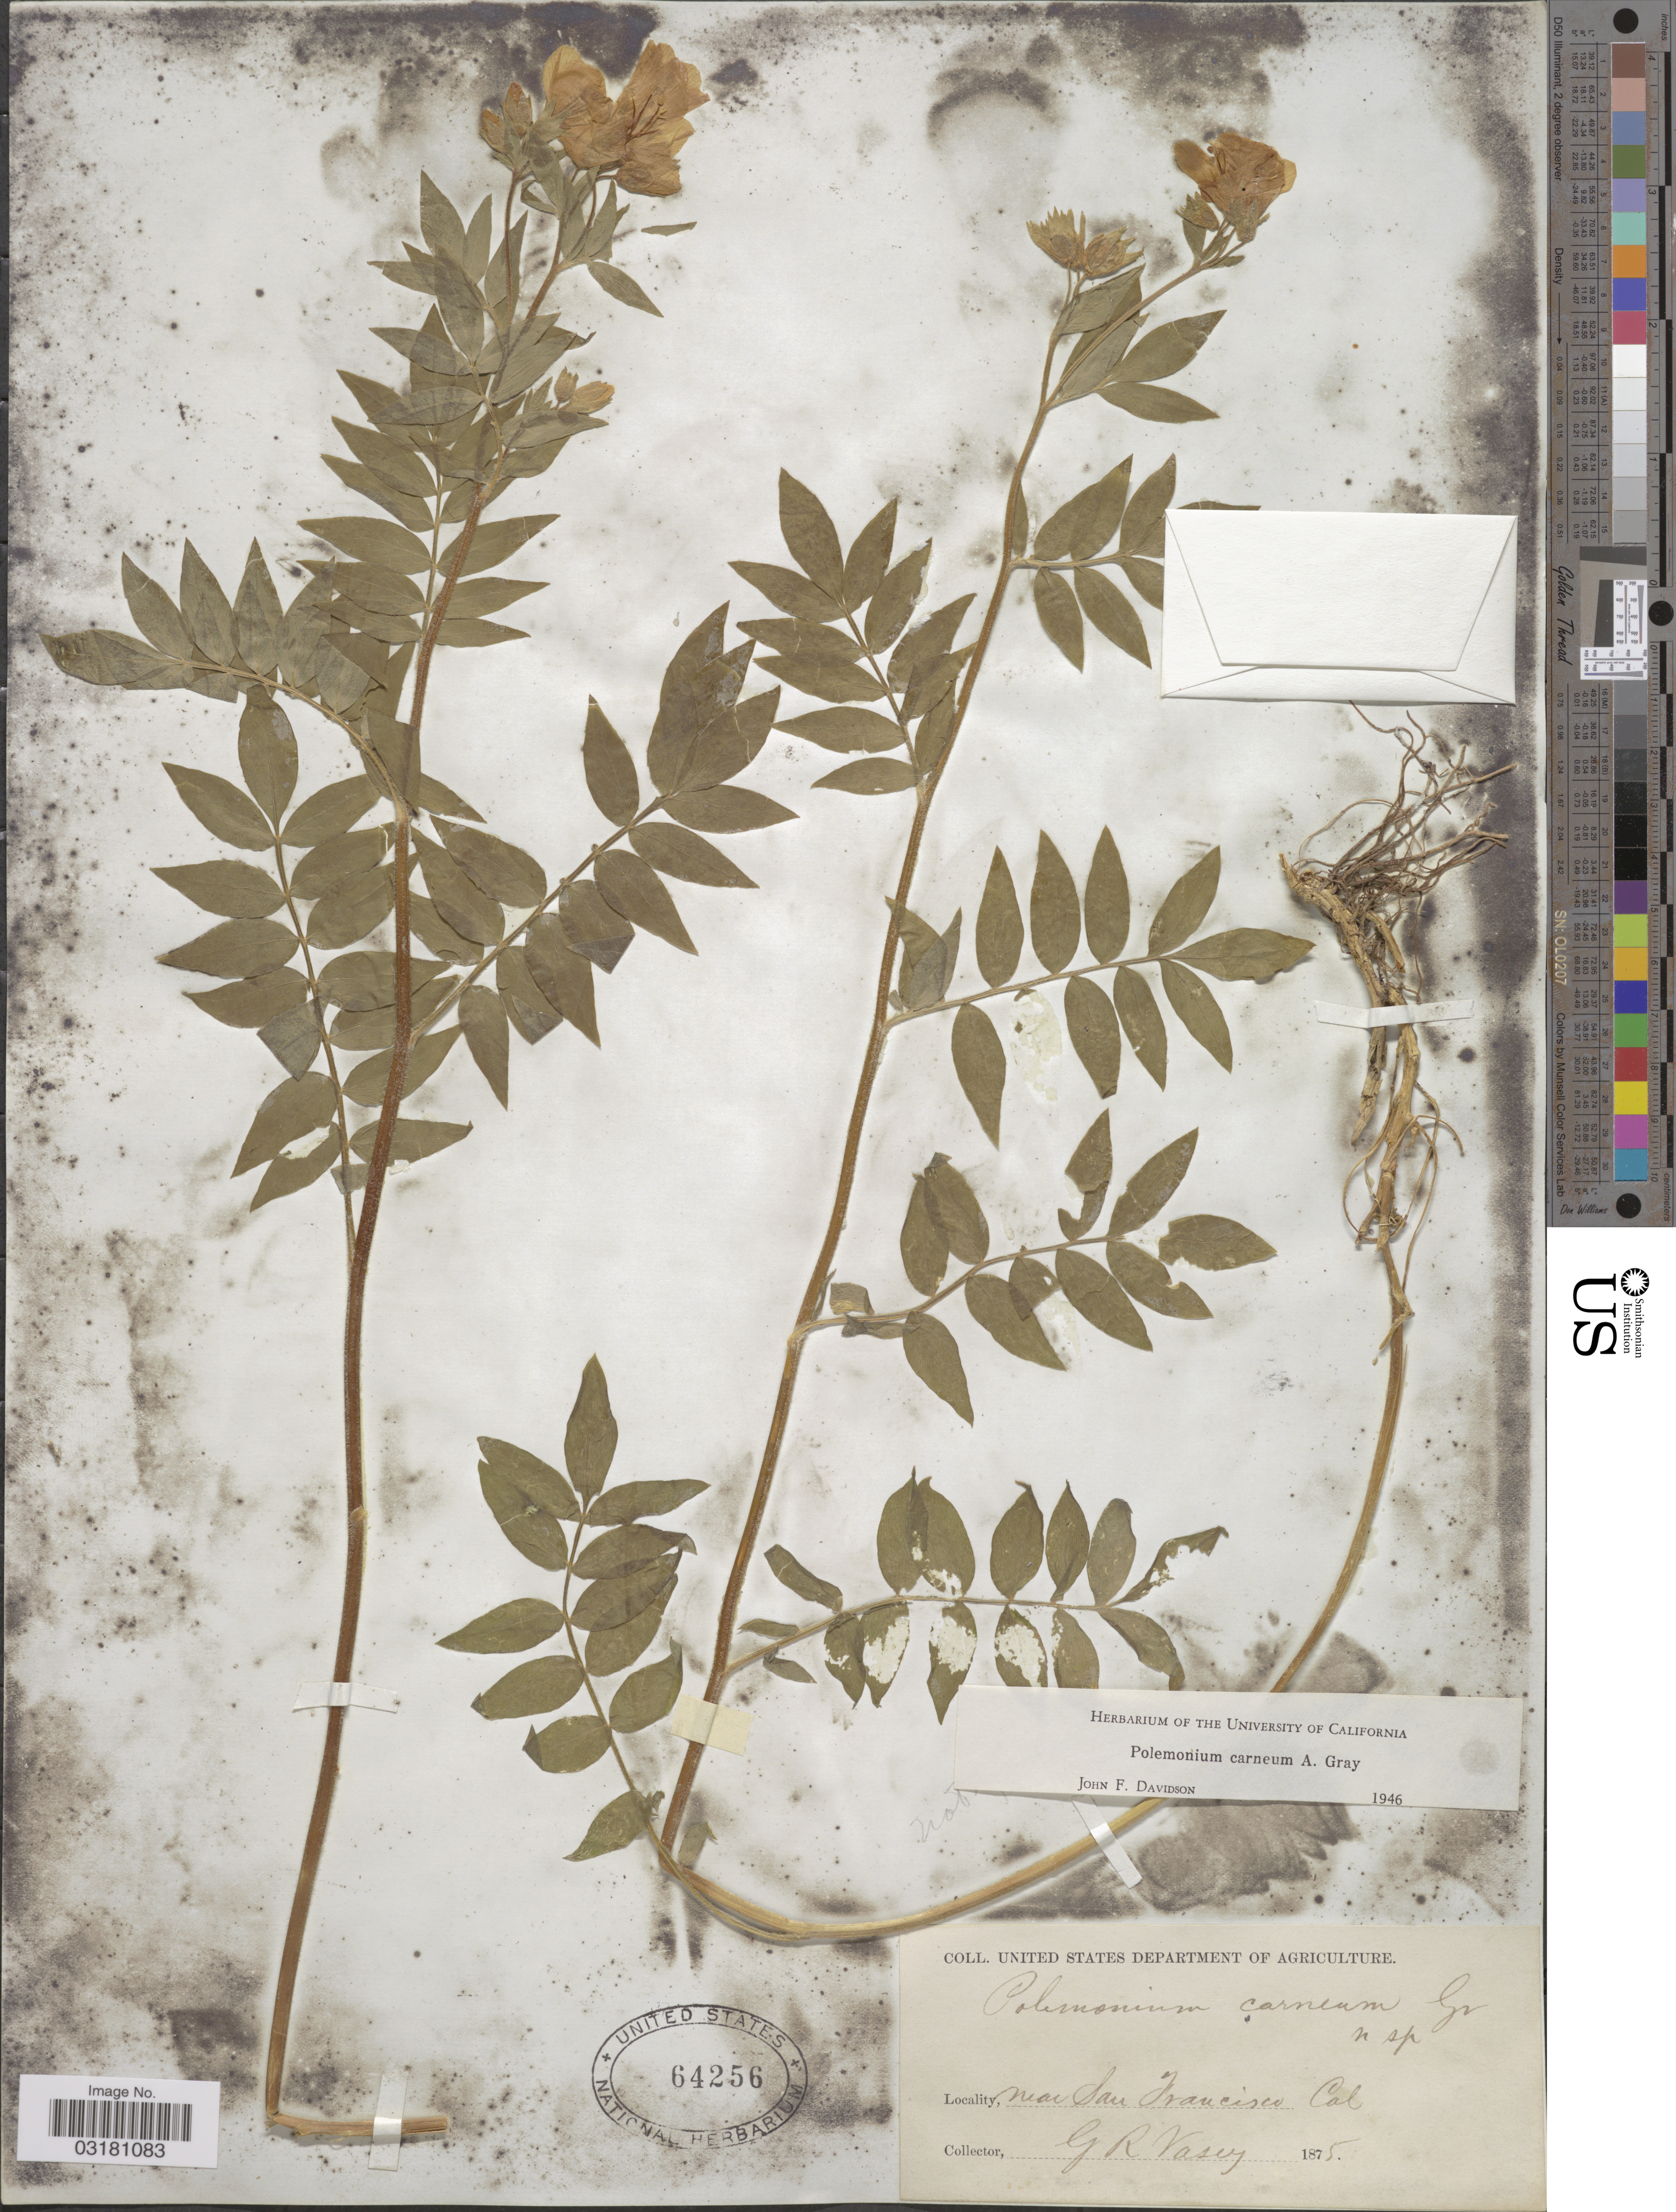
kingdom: Plantae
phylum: Tracheophyta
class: Magnoliopsida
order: Ericales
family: Polemoniaceae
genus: Polemonium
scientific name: Polemonium carneum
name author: A. Gray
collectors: G. R. Vasey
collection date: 1875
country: United States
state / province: California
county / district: San Francisco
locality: Near San Francisco Cal.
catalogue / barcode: US 64256